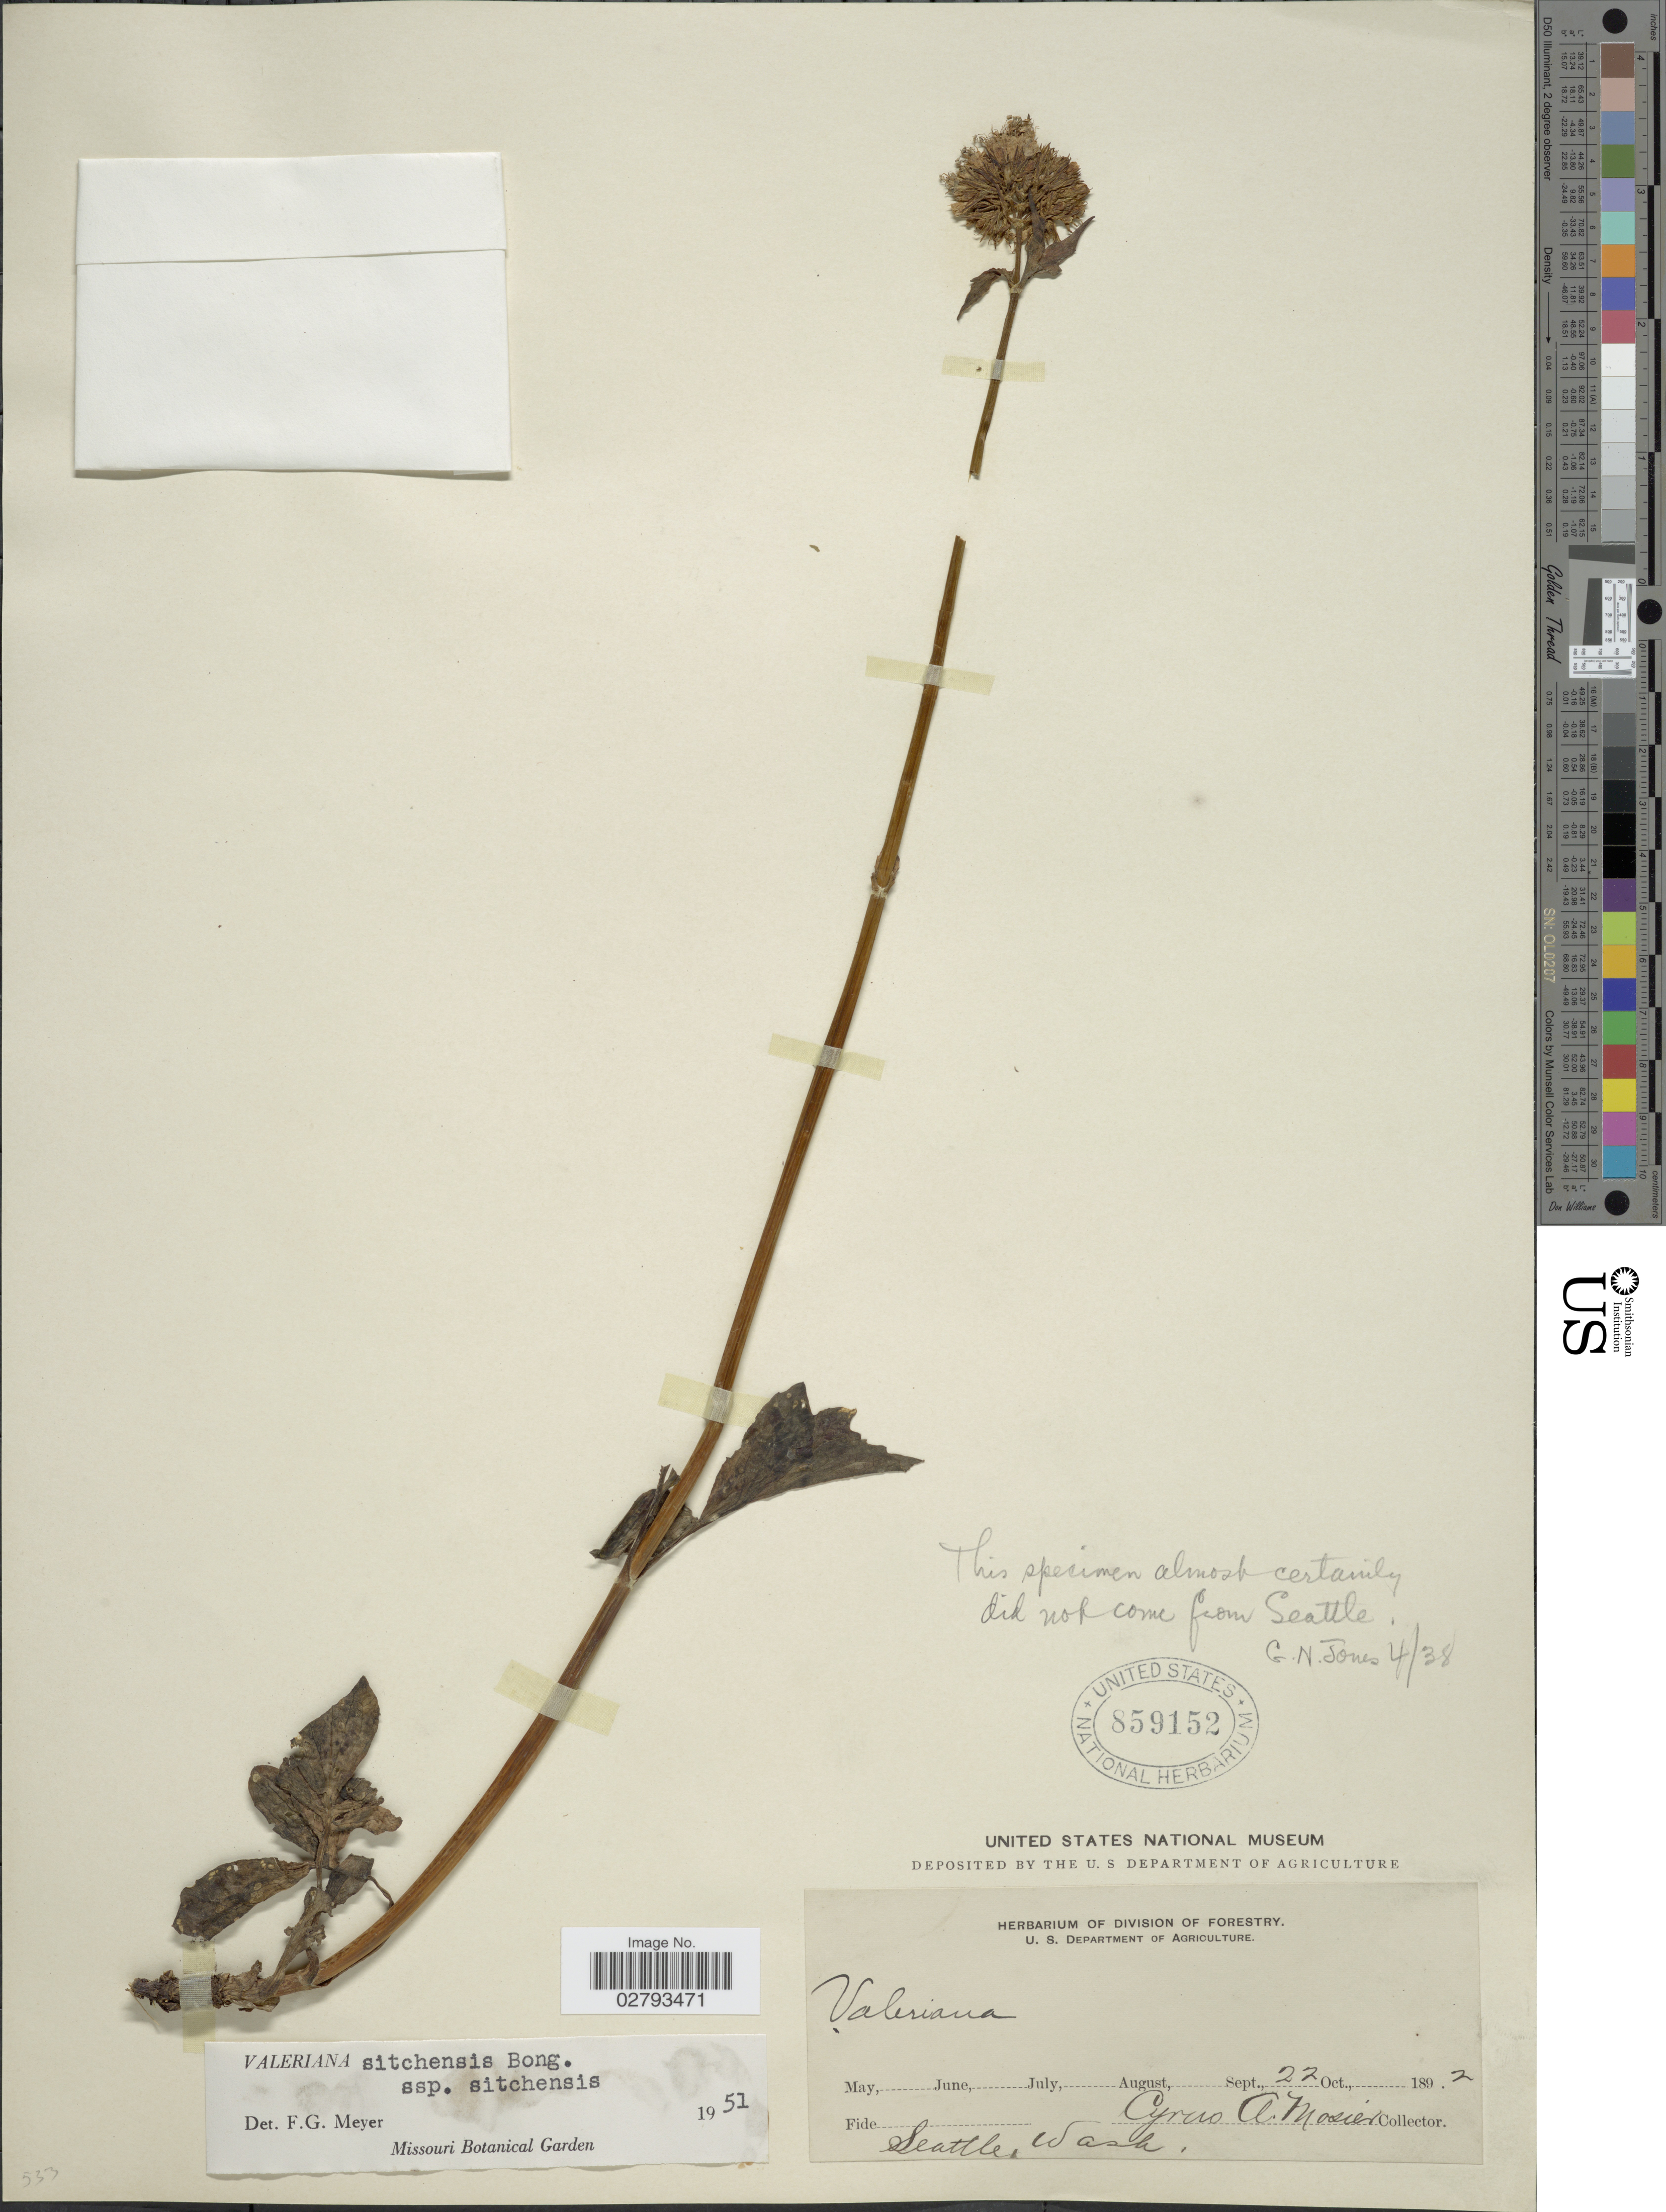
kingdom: Plantae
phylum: Tracheophyta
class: Magnoliopsida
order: Dipsacales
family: Caprifoliaceae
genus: Valeriana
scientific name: Valeriana sitchensis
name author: Bong.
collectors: C. A. Mosier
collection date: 1892-09-22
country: United States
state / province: Washington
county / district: King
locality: Seattle.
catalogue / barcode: US 859152